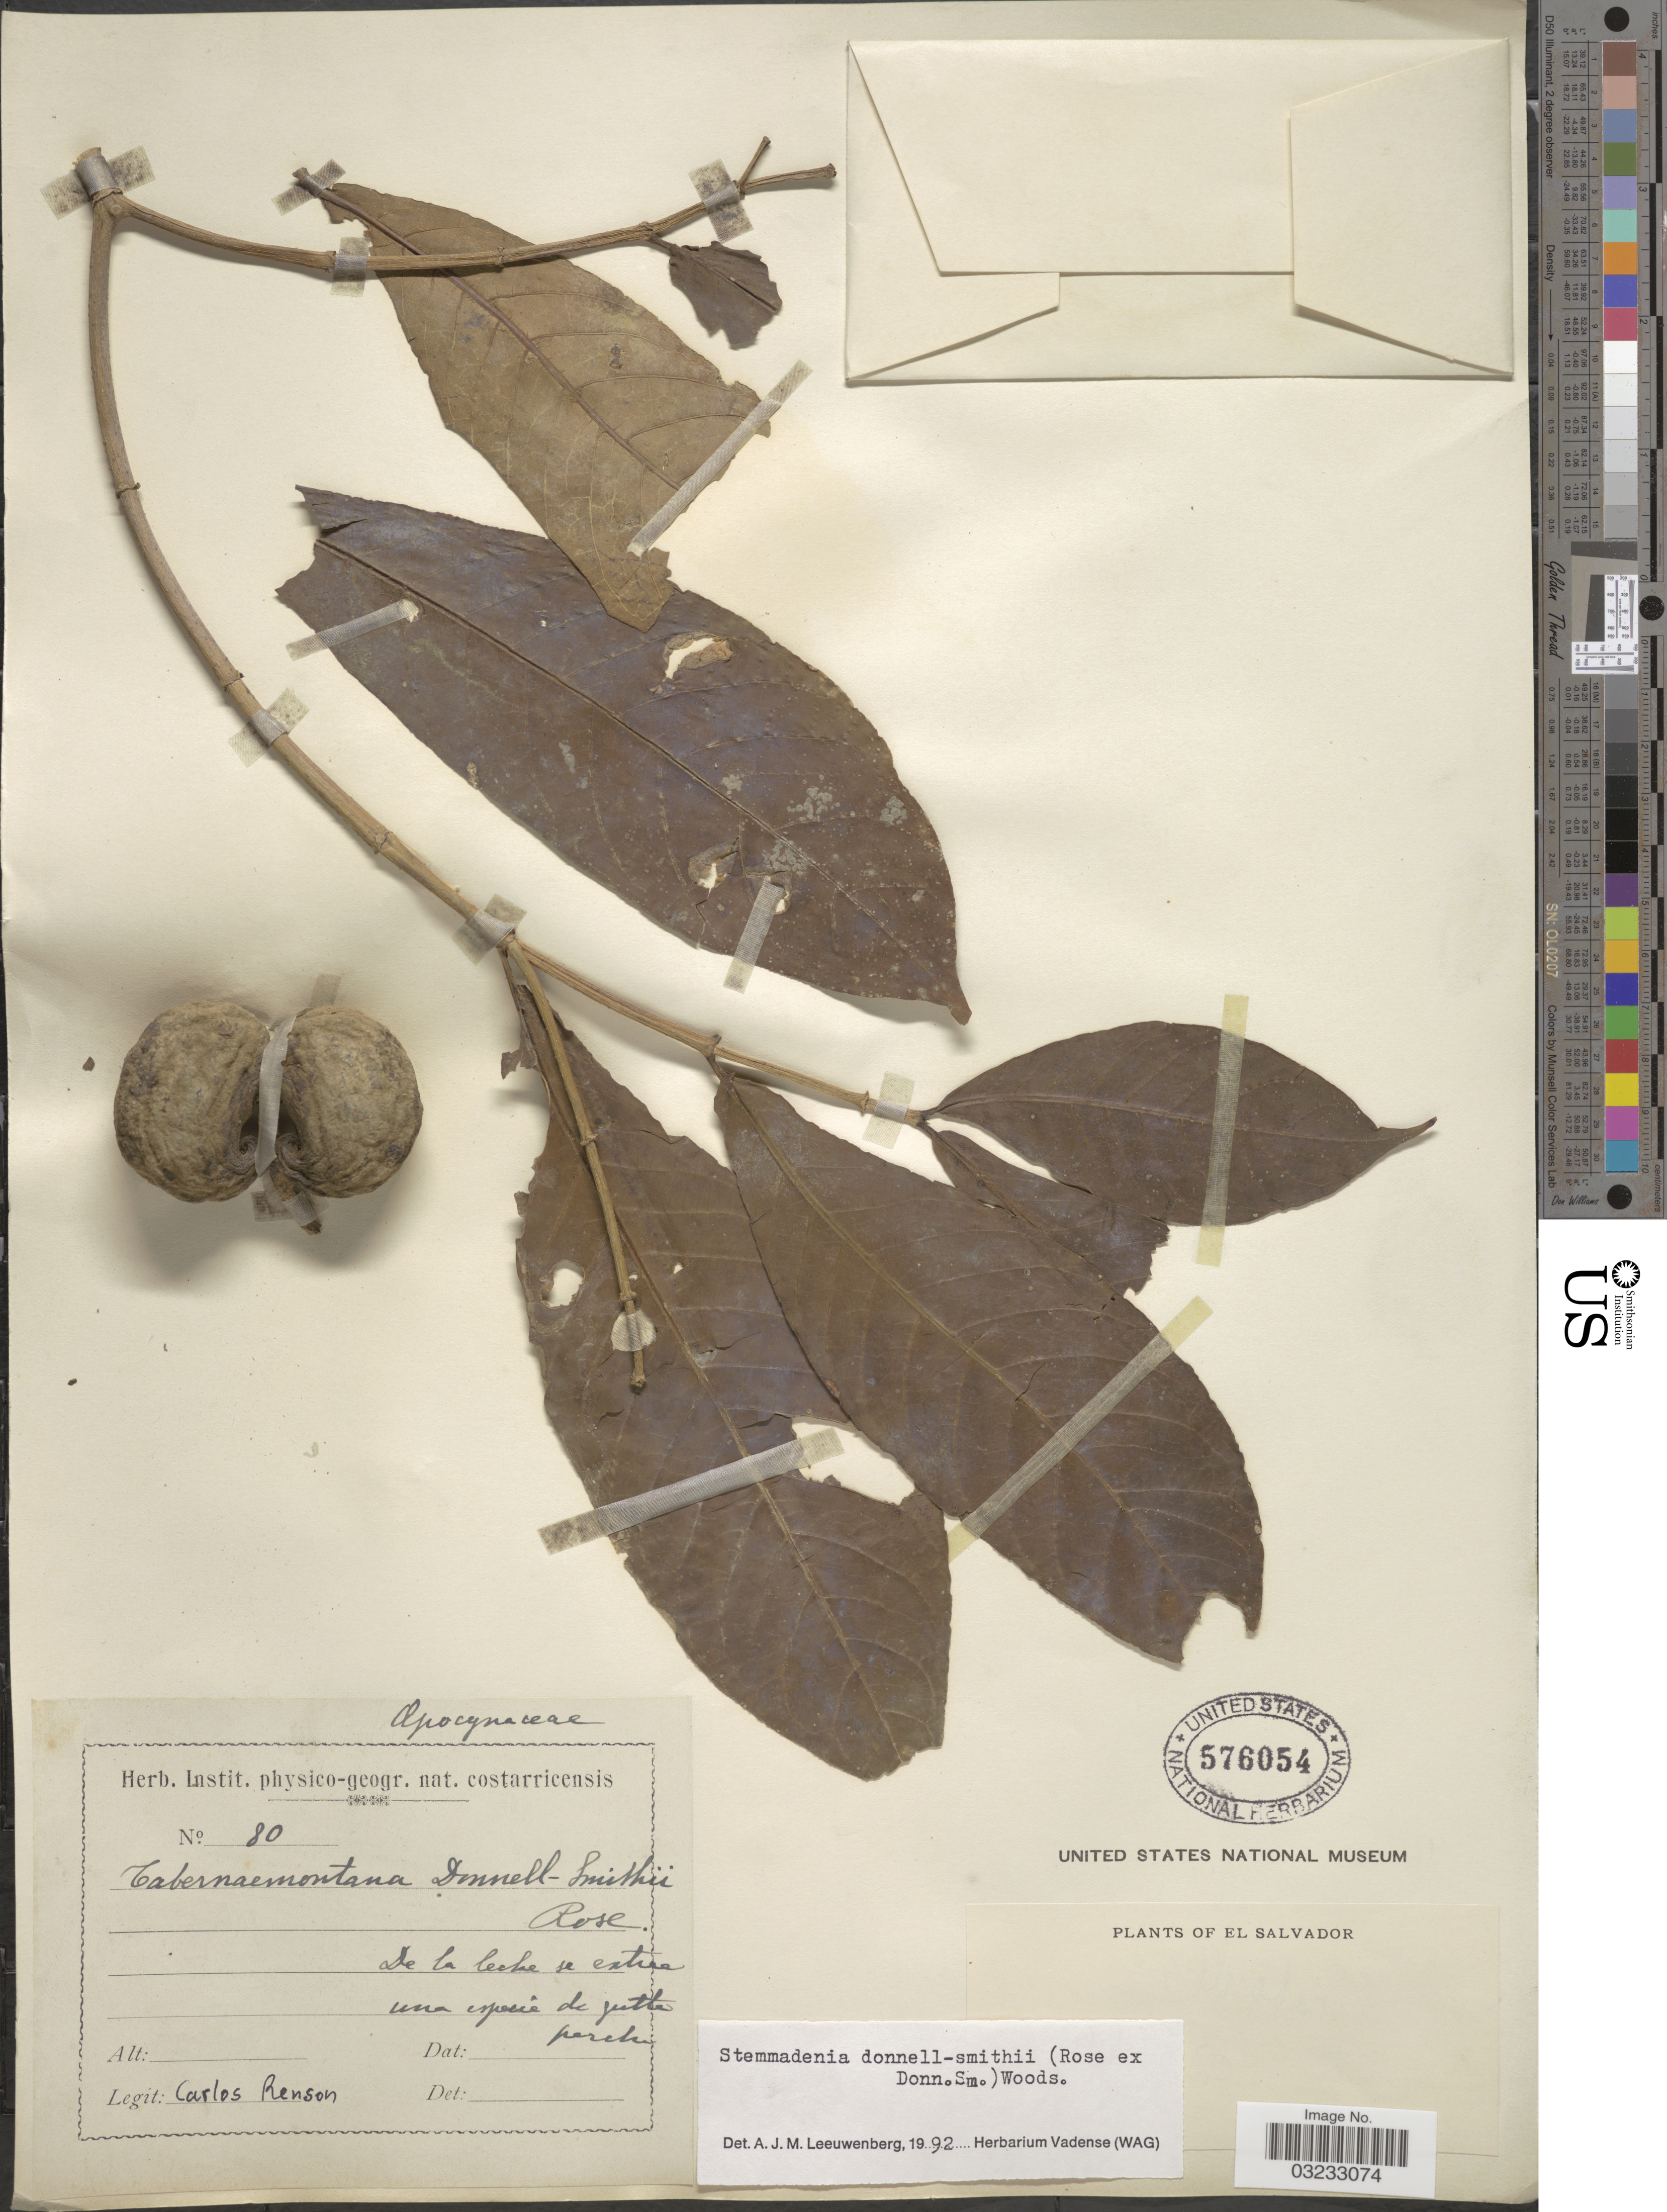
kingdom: Plantae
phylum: Tracheophyta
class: Magnoliopsida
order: Gentianales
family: Apocynaceae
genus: Stemmadenia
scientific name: Stemmadenia donnell-smithii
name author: (Rose ex Donn. Sm.) Woodson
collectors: C. Renson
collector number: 80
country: El Salvador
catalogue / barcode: US 576054